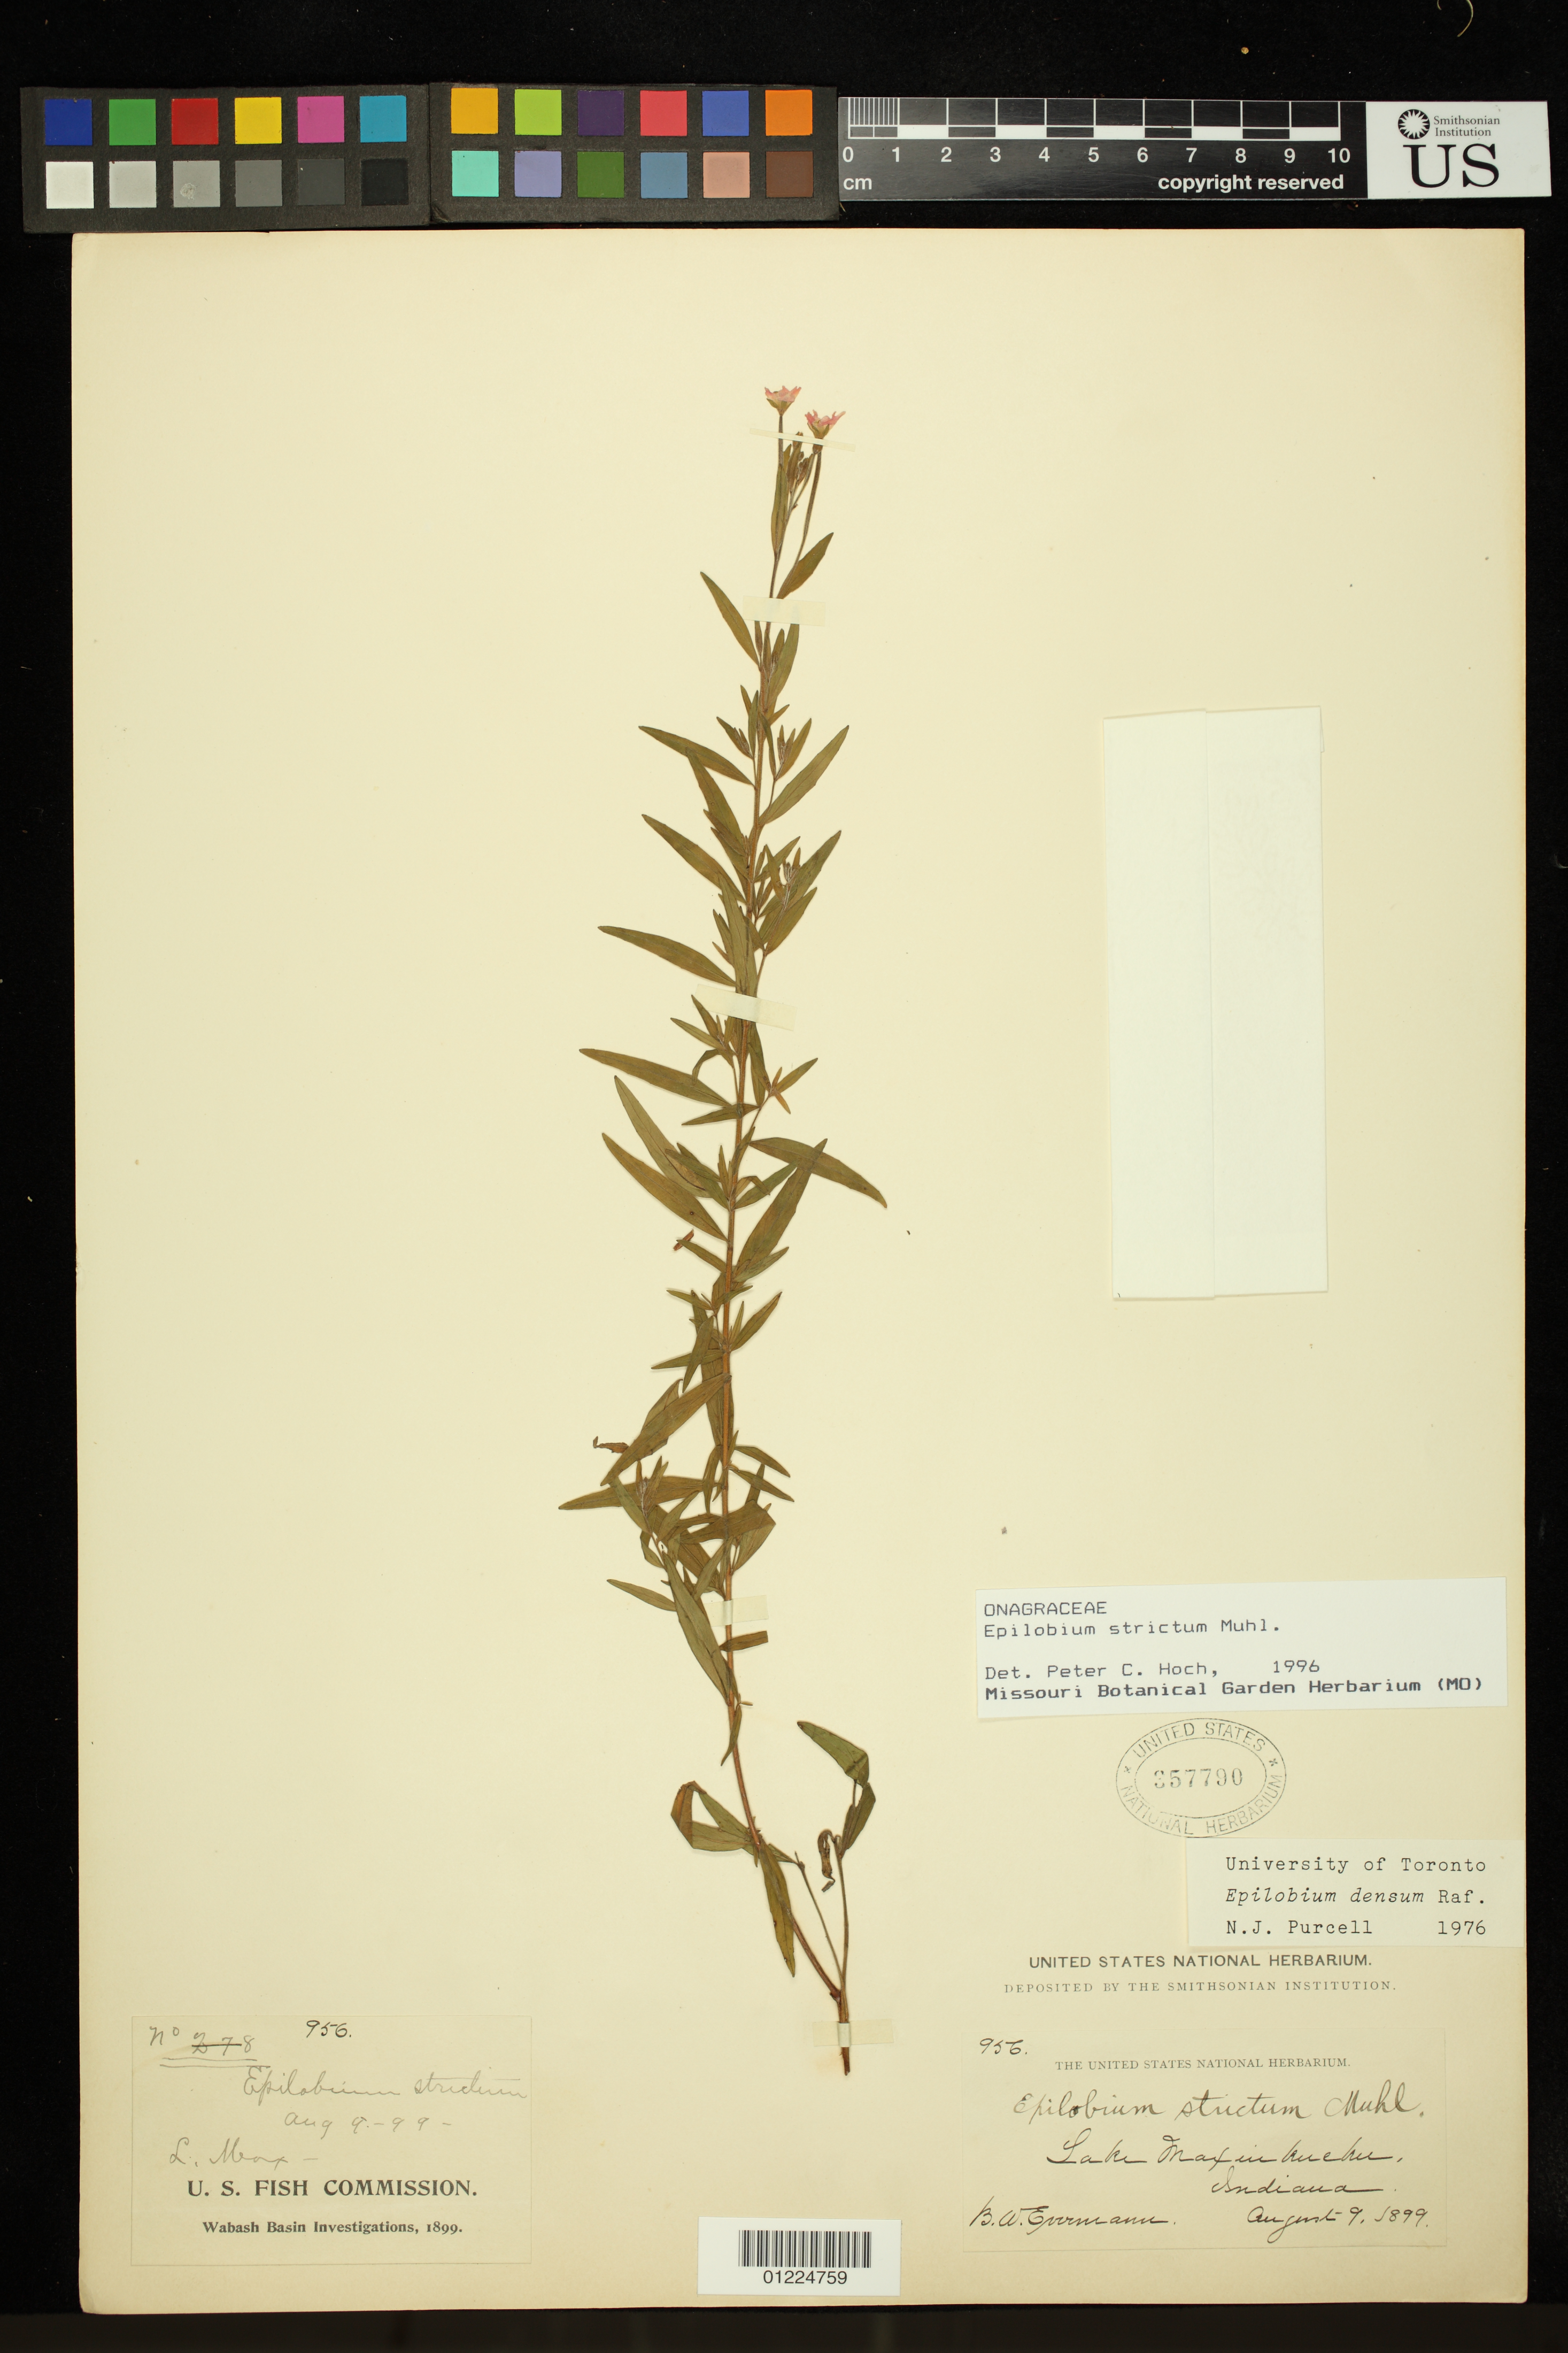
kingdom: Plantae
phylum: Tracheophyta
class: Magnoliopsida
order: Myrtales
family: Onagraceae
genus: Epilobium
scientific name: Epilobium strictum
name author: Muhl.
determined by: Hoch, P. C.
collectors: B. W. Evermann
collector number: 956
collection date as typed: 9 Aug 1899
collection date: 1899-08-09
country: United States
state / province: Indiana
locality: Lake Maxinkuckee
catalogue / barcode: US 357790